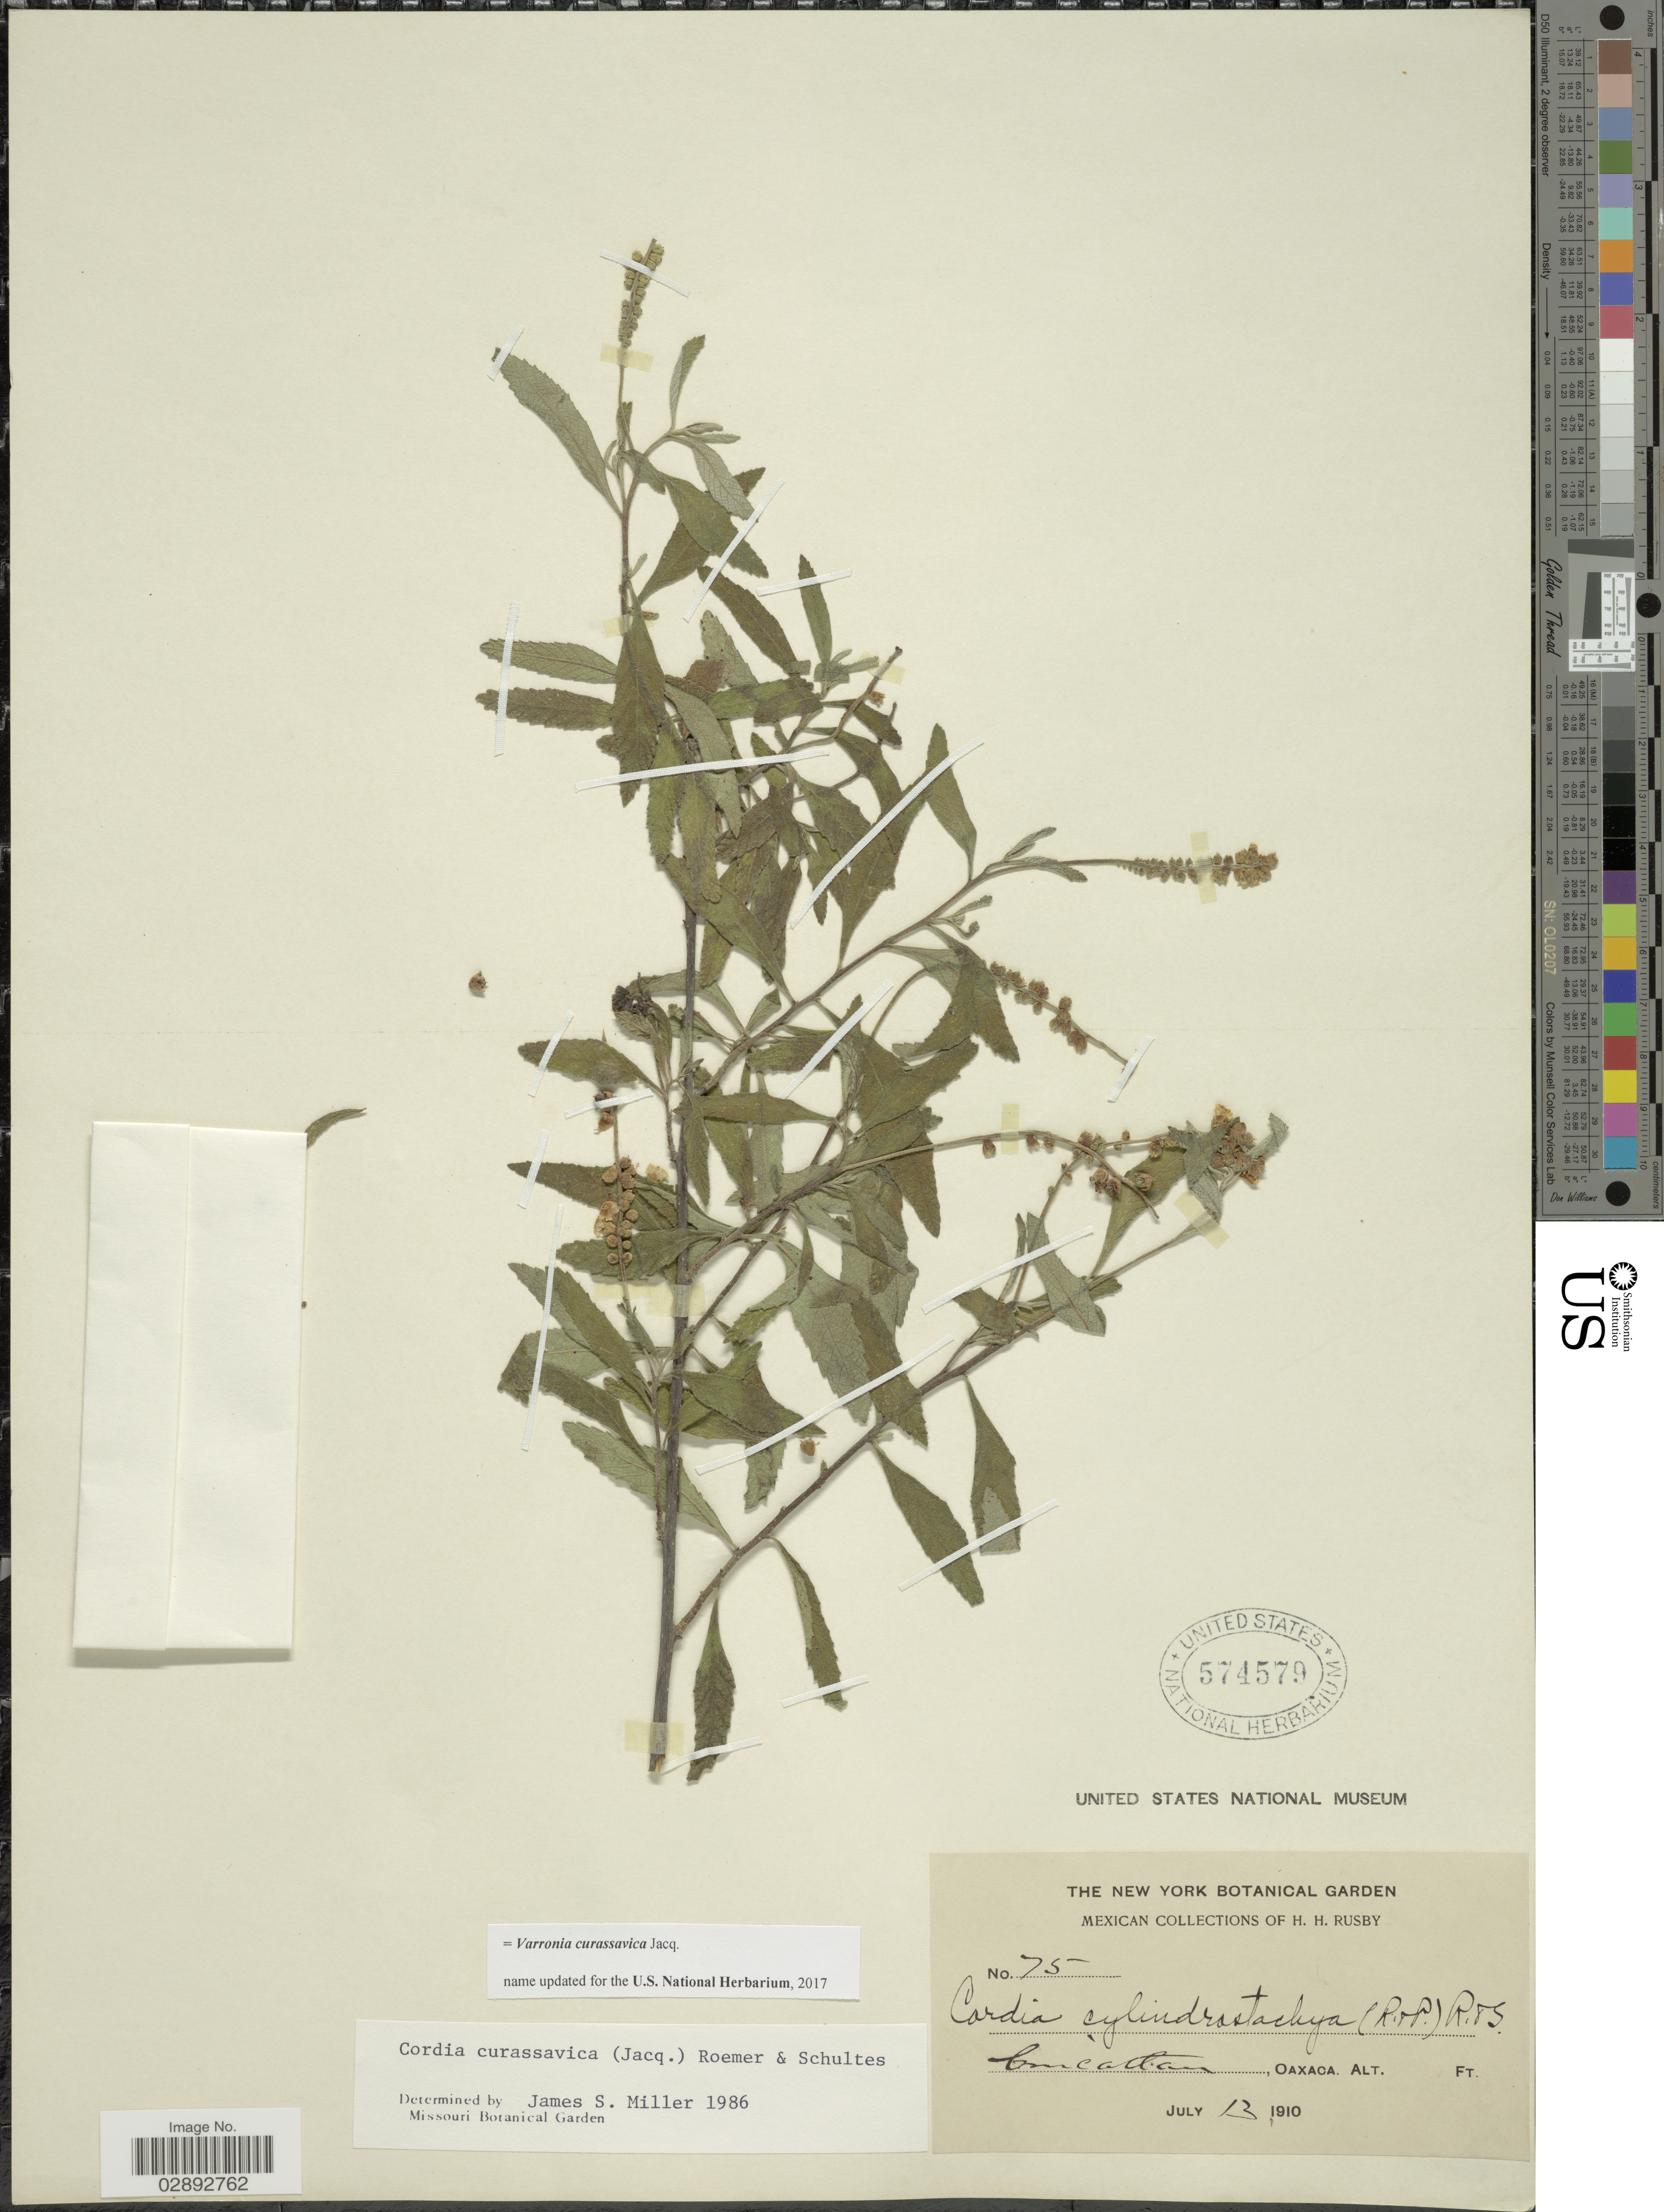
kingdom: Plantae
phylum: Tracheophyta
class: Magnoliopsida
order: Boraginales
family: Cordiaceae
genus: Varronia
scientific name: Varronia curassavica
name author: Jacq.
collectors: H. H. Rusby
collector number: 75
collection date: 1910-07-13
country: Mexico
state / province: Oaxaca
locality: Concattan.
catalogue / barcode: US 574579